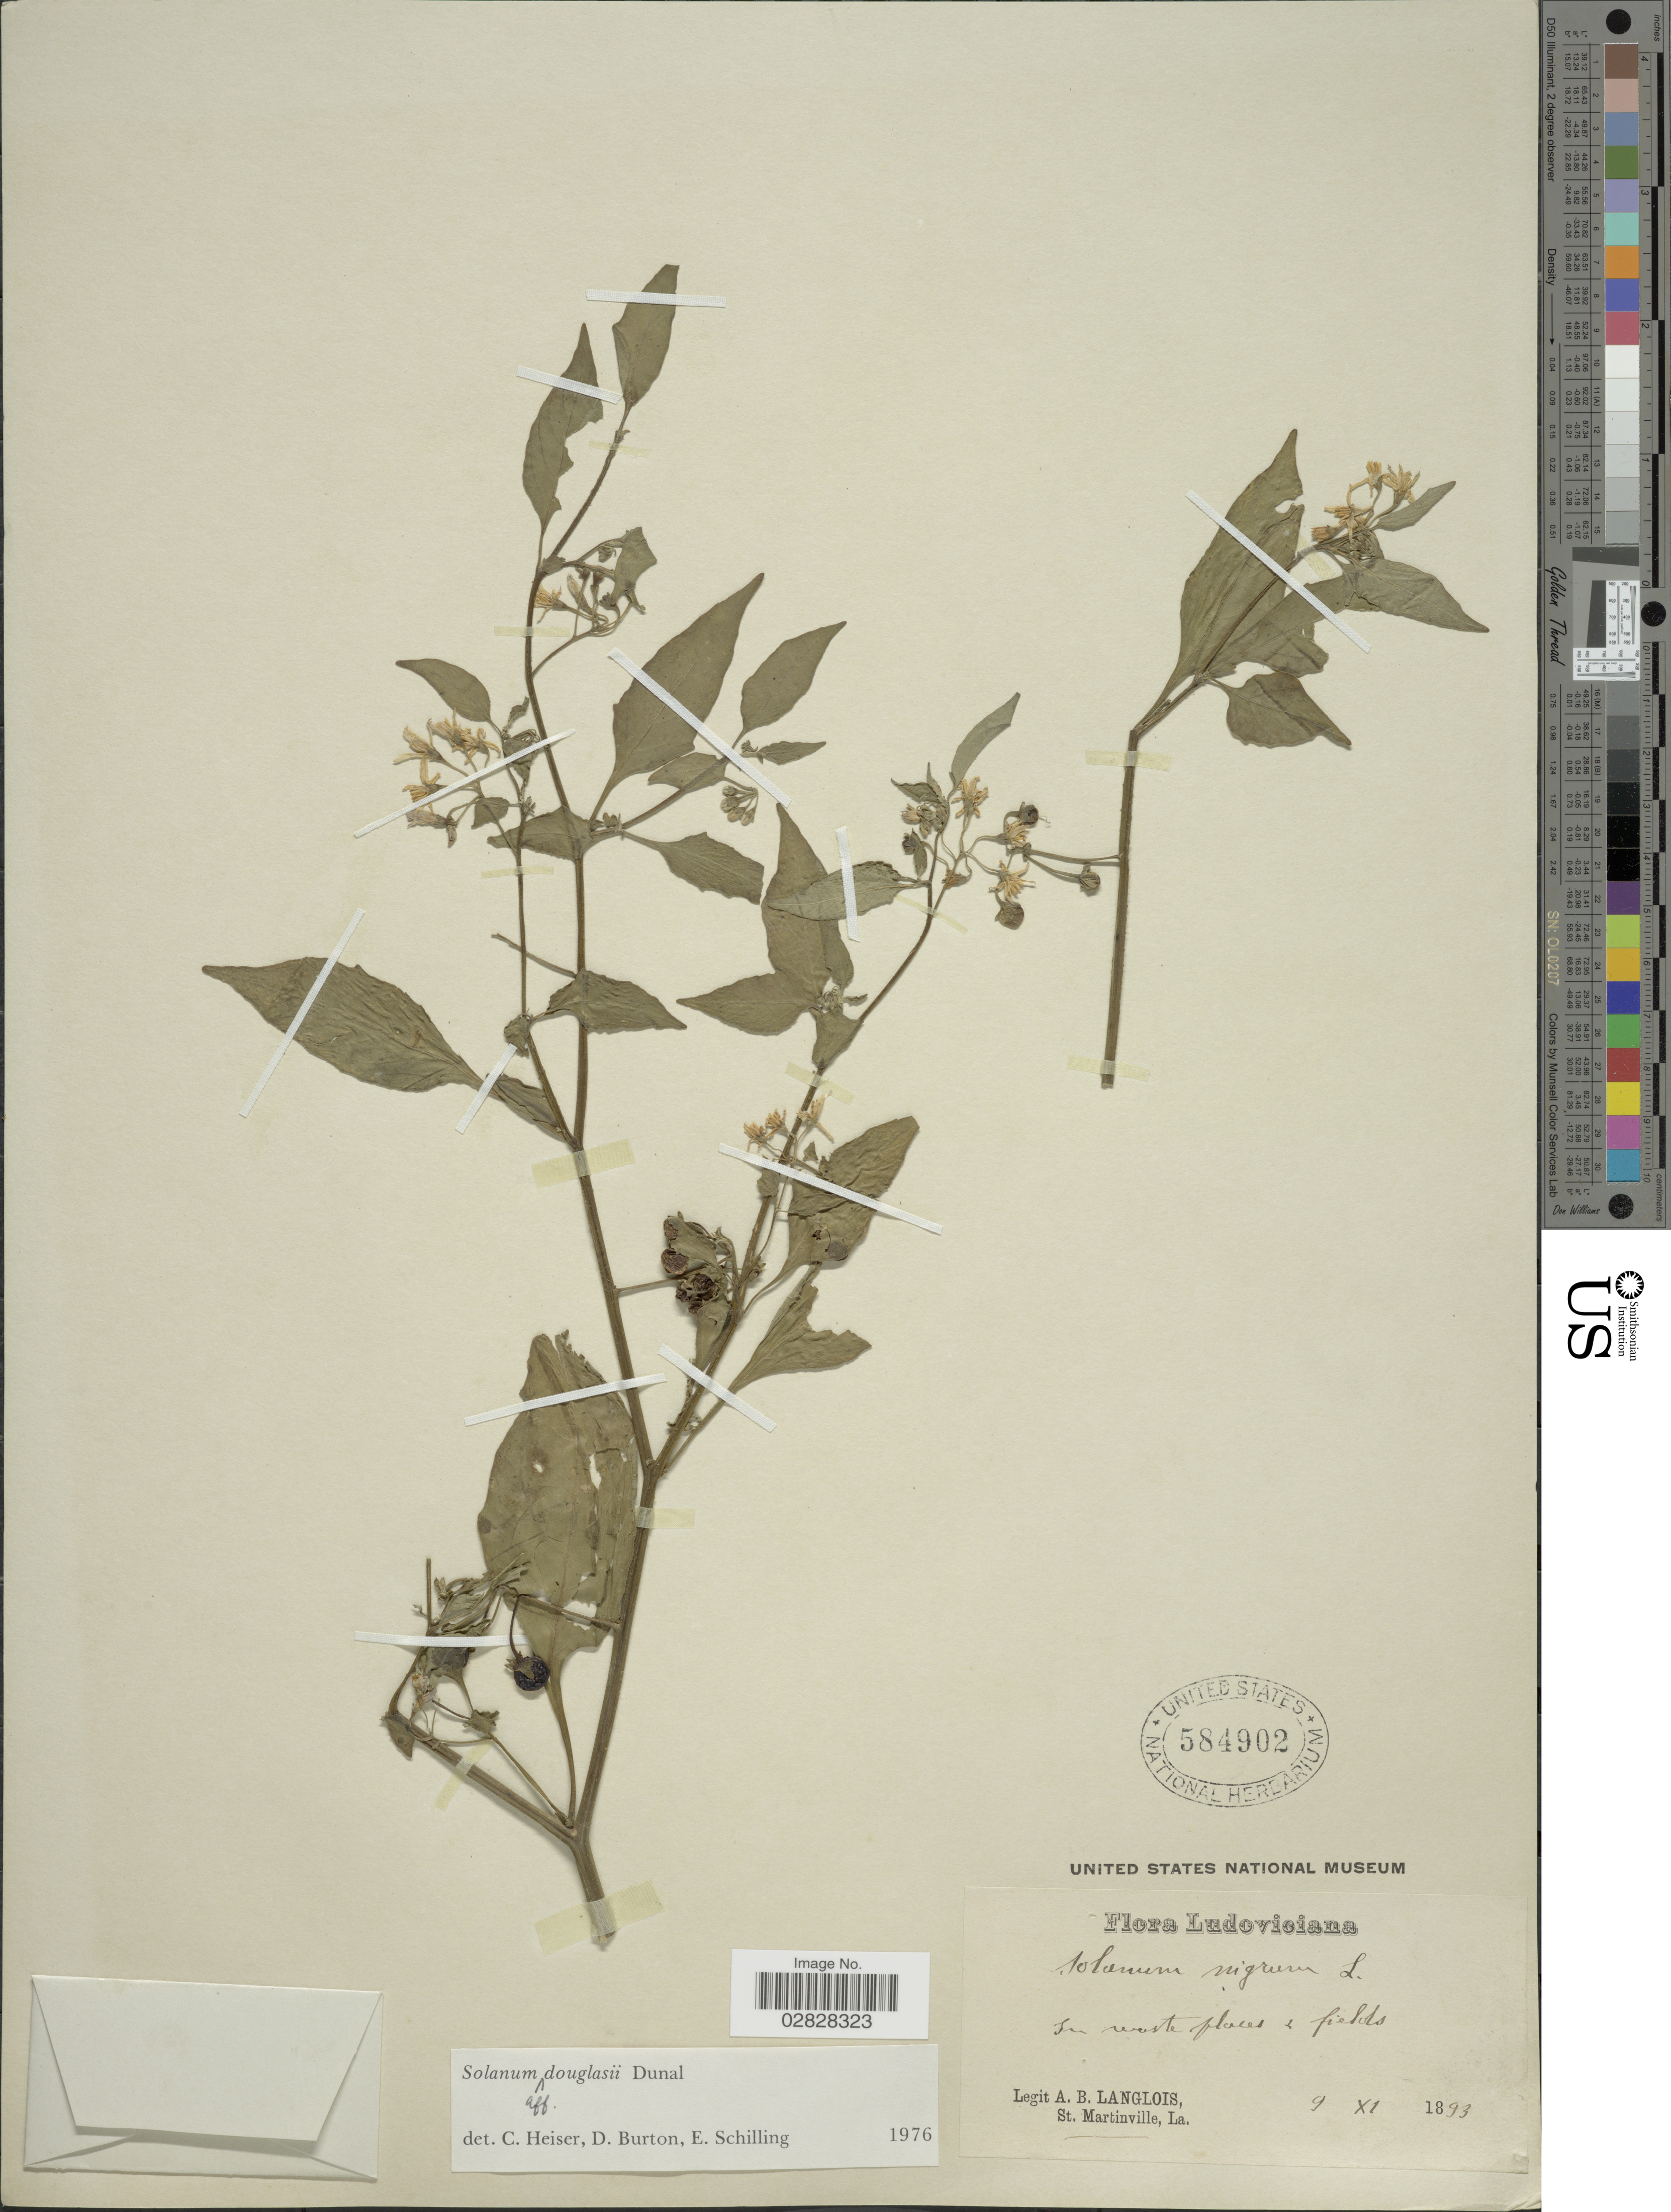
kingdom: Plantae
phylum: Tracheophyta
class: Magnoliopsida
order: Solanales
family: Solanaceae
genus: Solanum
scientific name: Solanum douglasii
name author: Dunal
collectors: A. Langlois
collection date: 1893-11-09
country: United States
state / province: Louisiana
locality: In waste places & fields.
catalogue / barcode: US 584902